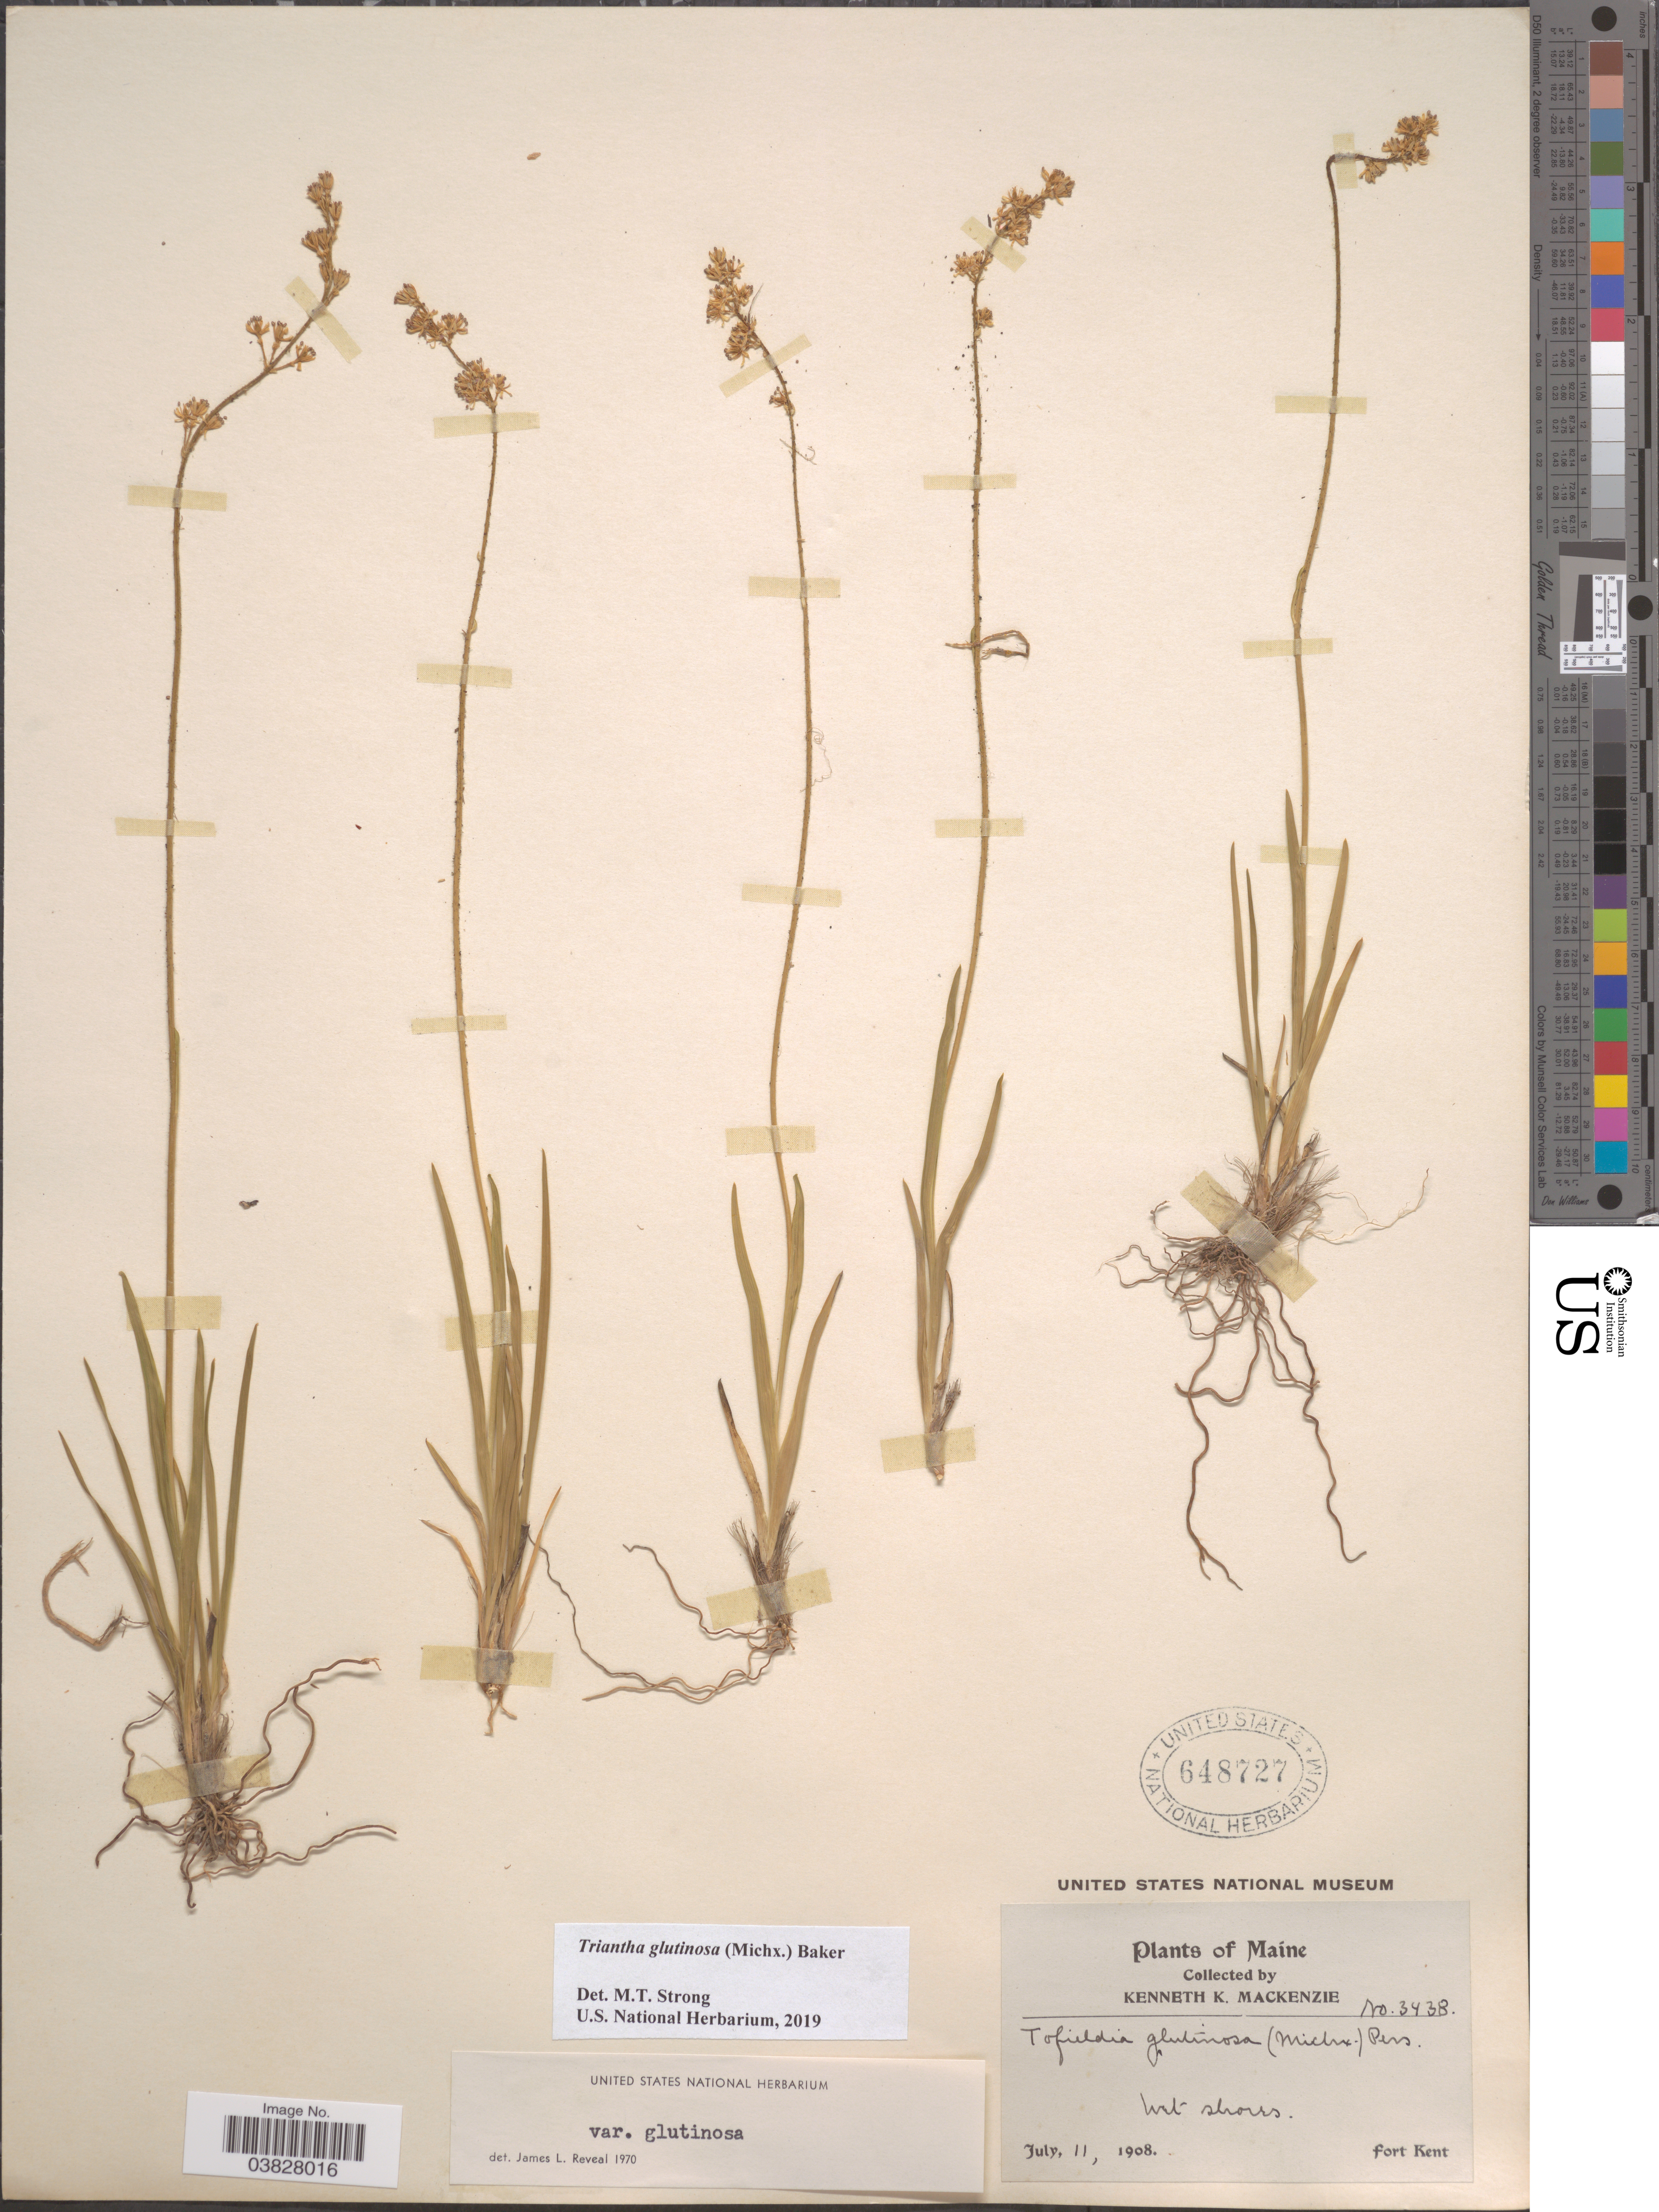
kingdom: Plantae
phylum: Tracheophyta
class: Liliopsida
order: Alismatales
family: Tofieldiaceae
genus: Triantha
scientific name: Triantha glutinosa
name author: (Michx.) Baker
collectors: K. K. Mackenzie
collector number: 3438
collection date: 1908-07-11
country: United States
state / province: Maine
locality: Wet shores. Fort Kent.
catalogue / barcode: US 648727